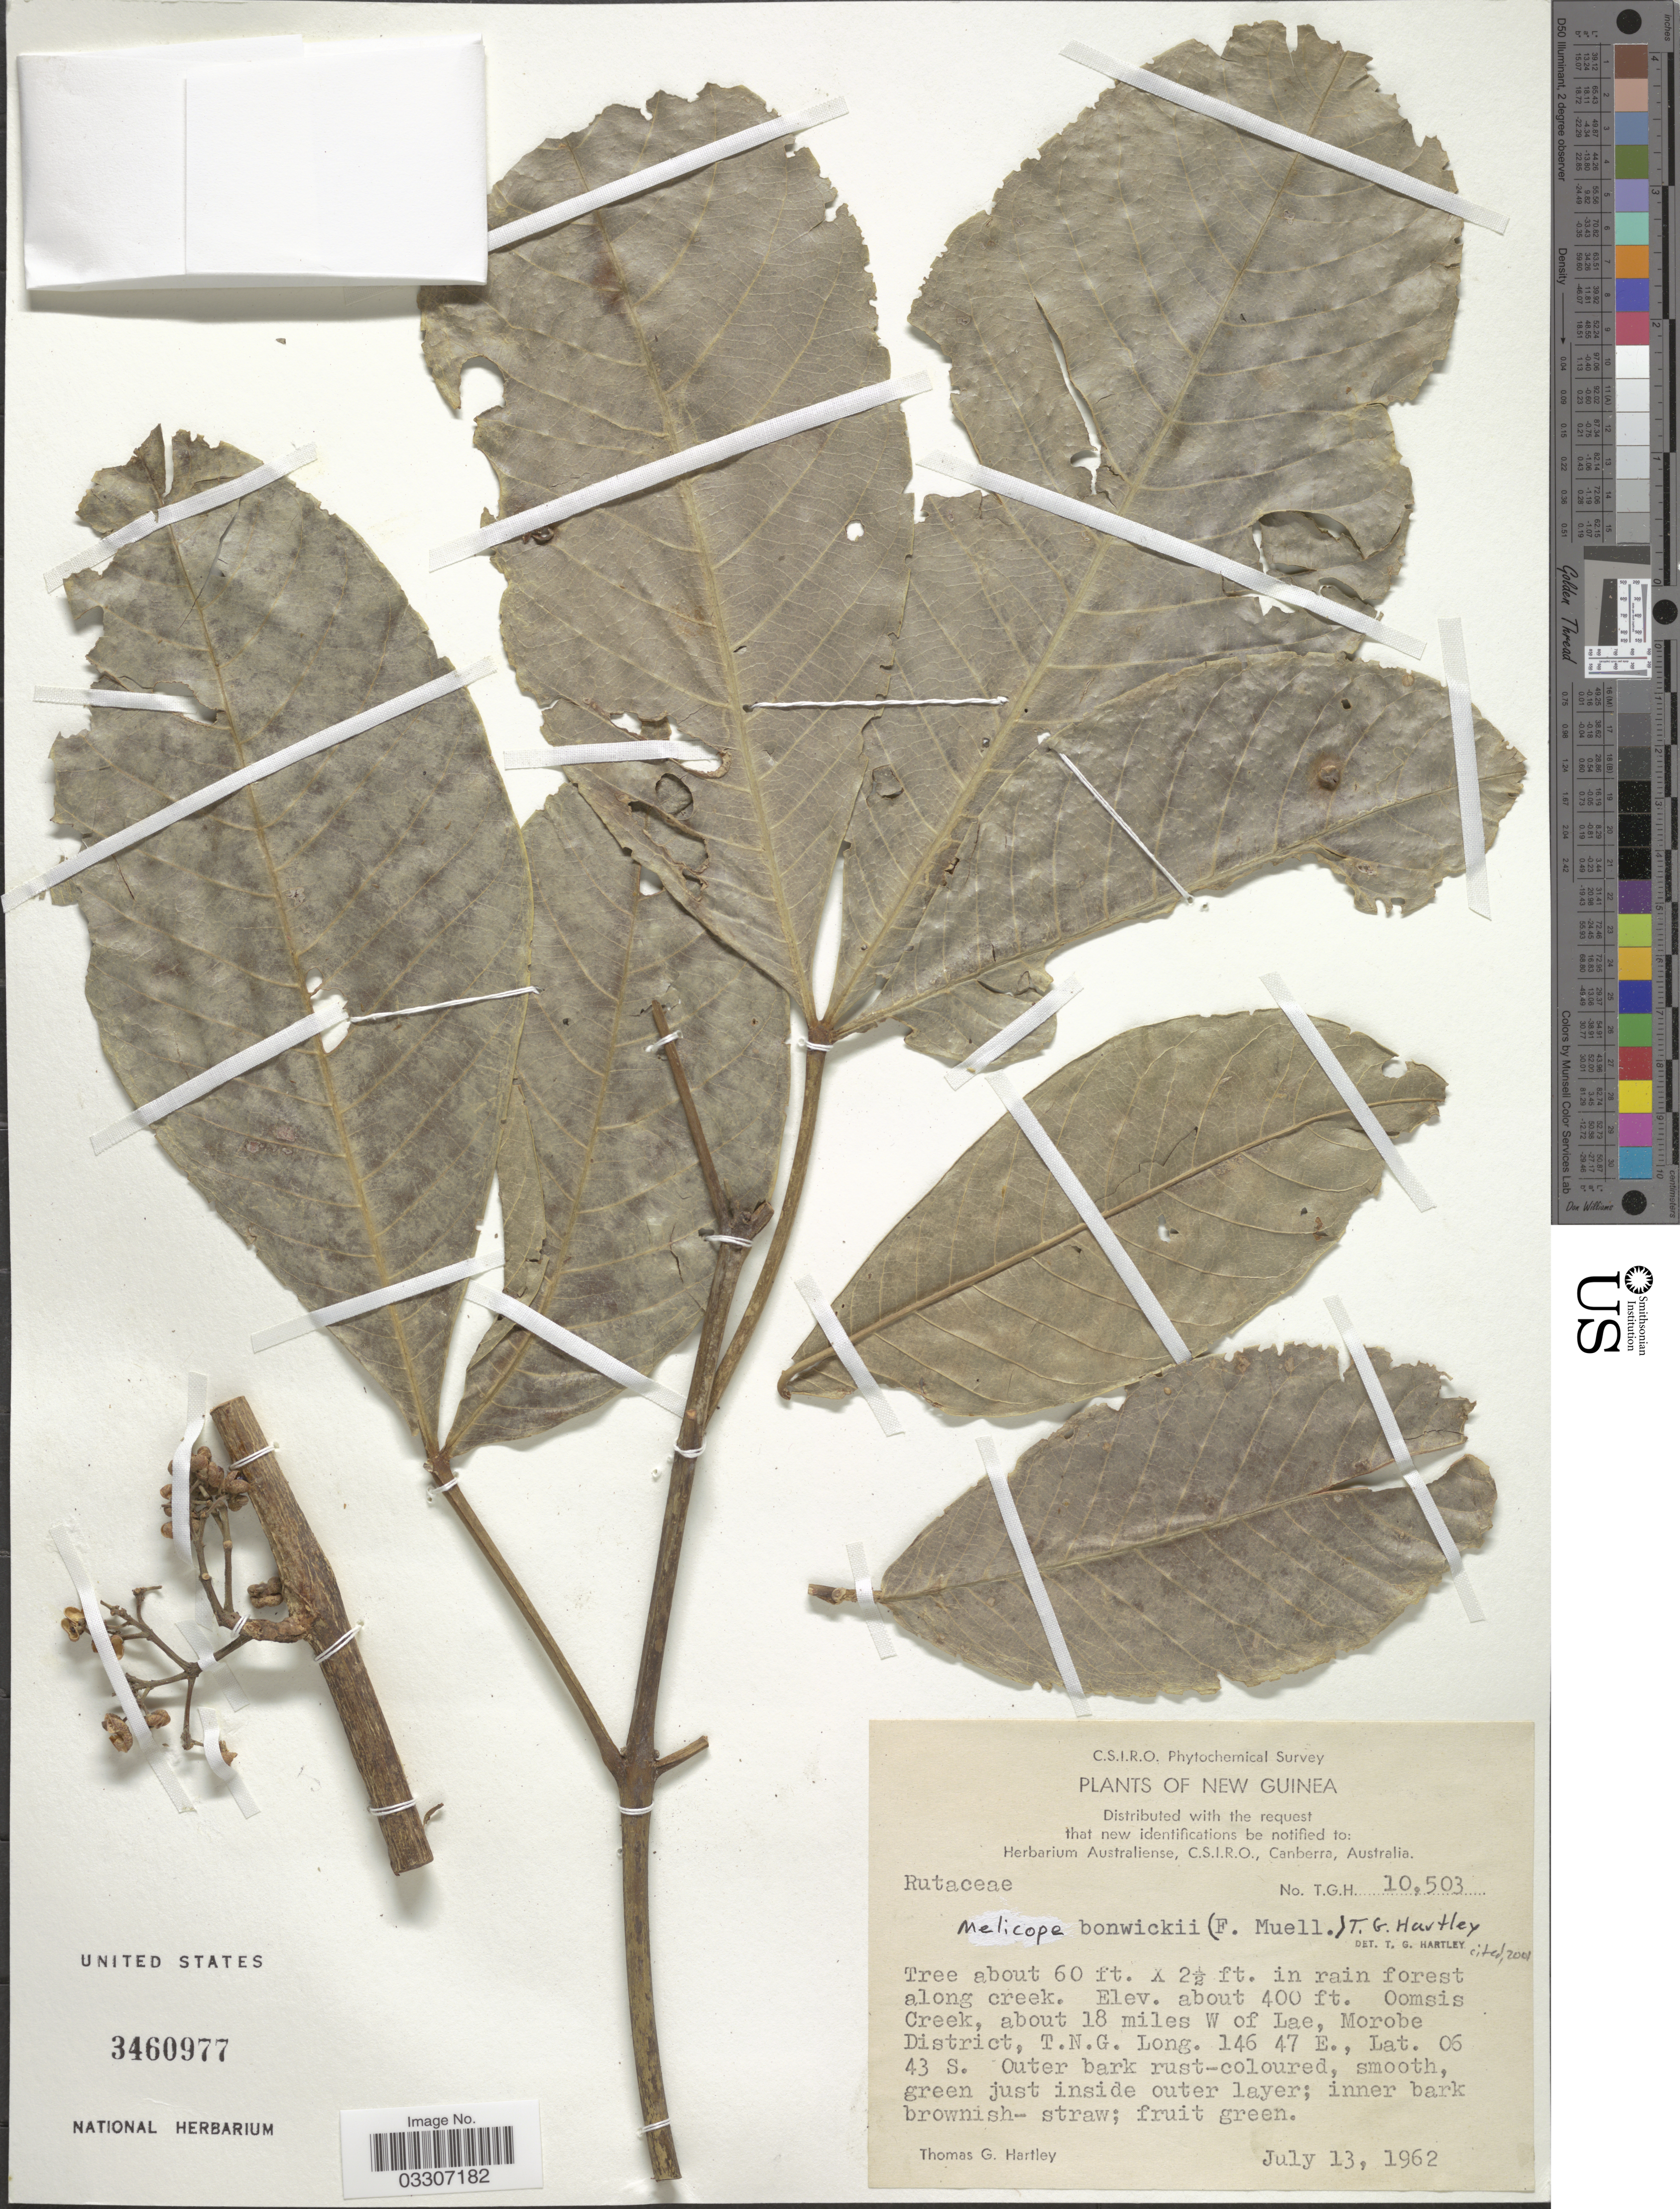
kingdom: Plantae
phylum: Tracheophyta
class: Magnoliopsida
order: Sapindales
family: Rutaceae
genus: Melicope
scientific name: Melicope bonwickii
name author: (F. Muell.) T.G. Hartley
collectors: T. G. Hartley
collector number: T.G.H. 10503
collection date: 1962-07-13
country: Papua New Guinea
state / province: Morobe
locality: New Guinea. Oomsis Creek, about 18 miles W of Lae, Morobe District, T.N.G.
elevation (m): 122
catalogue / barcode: US 3460977